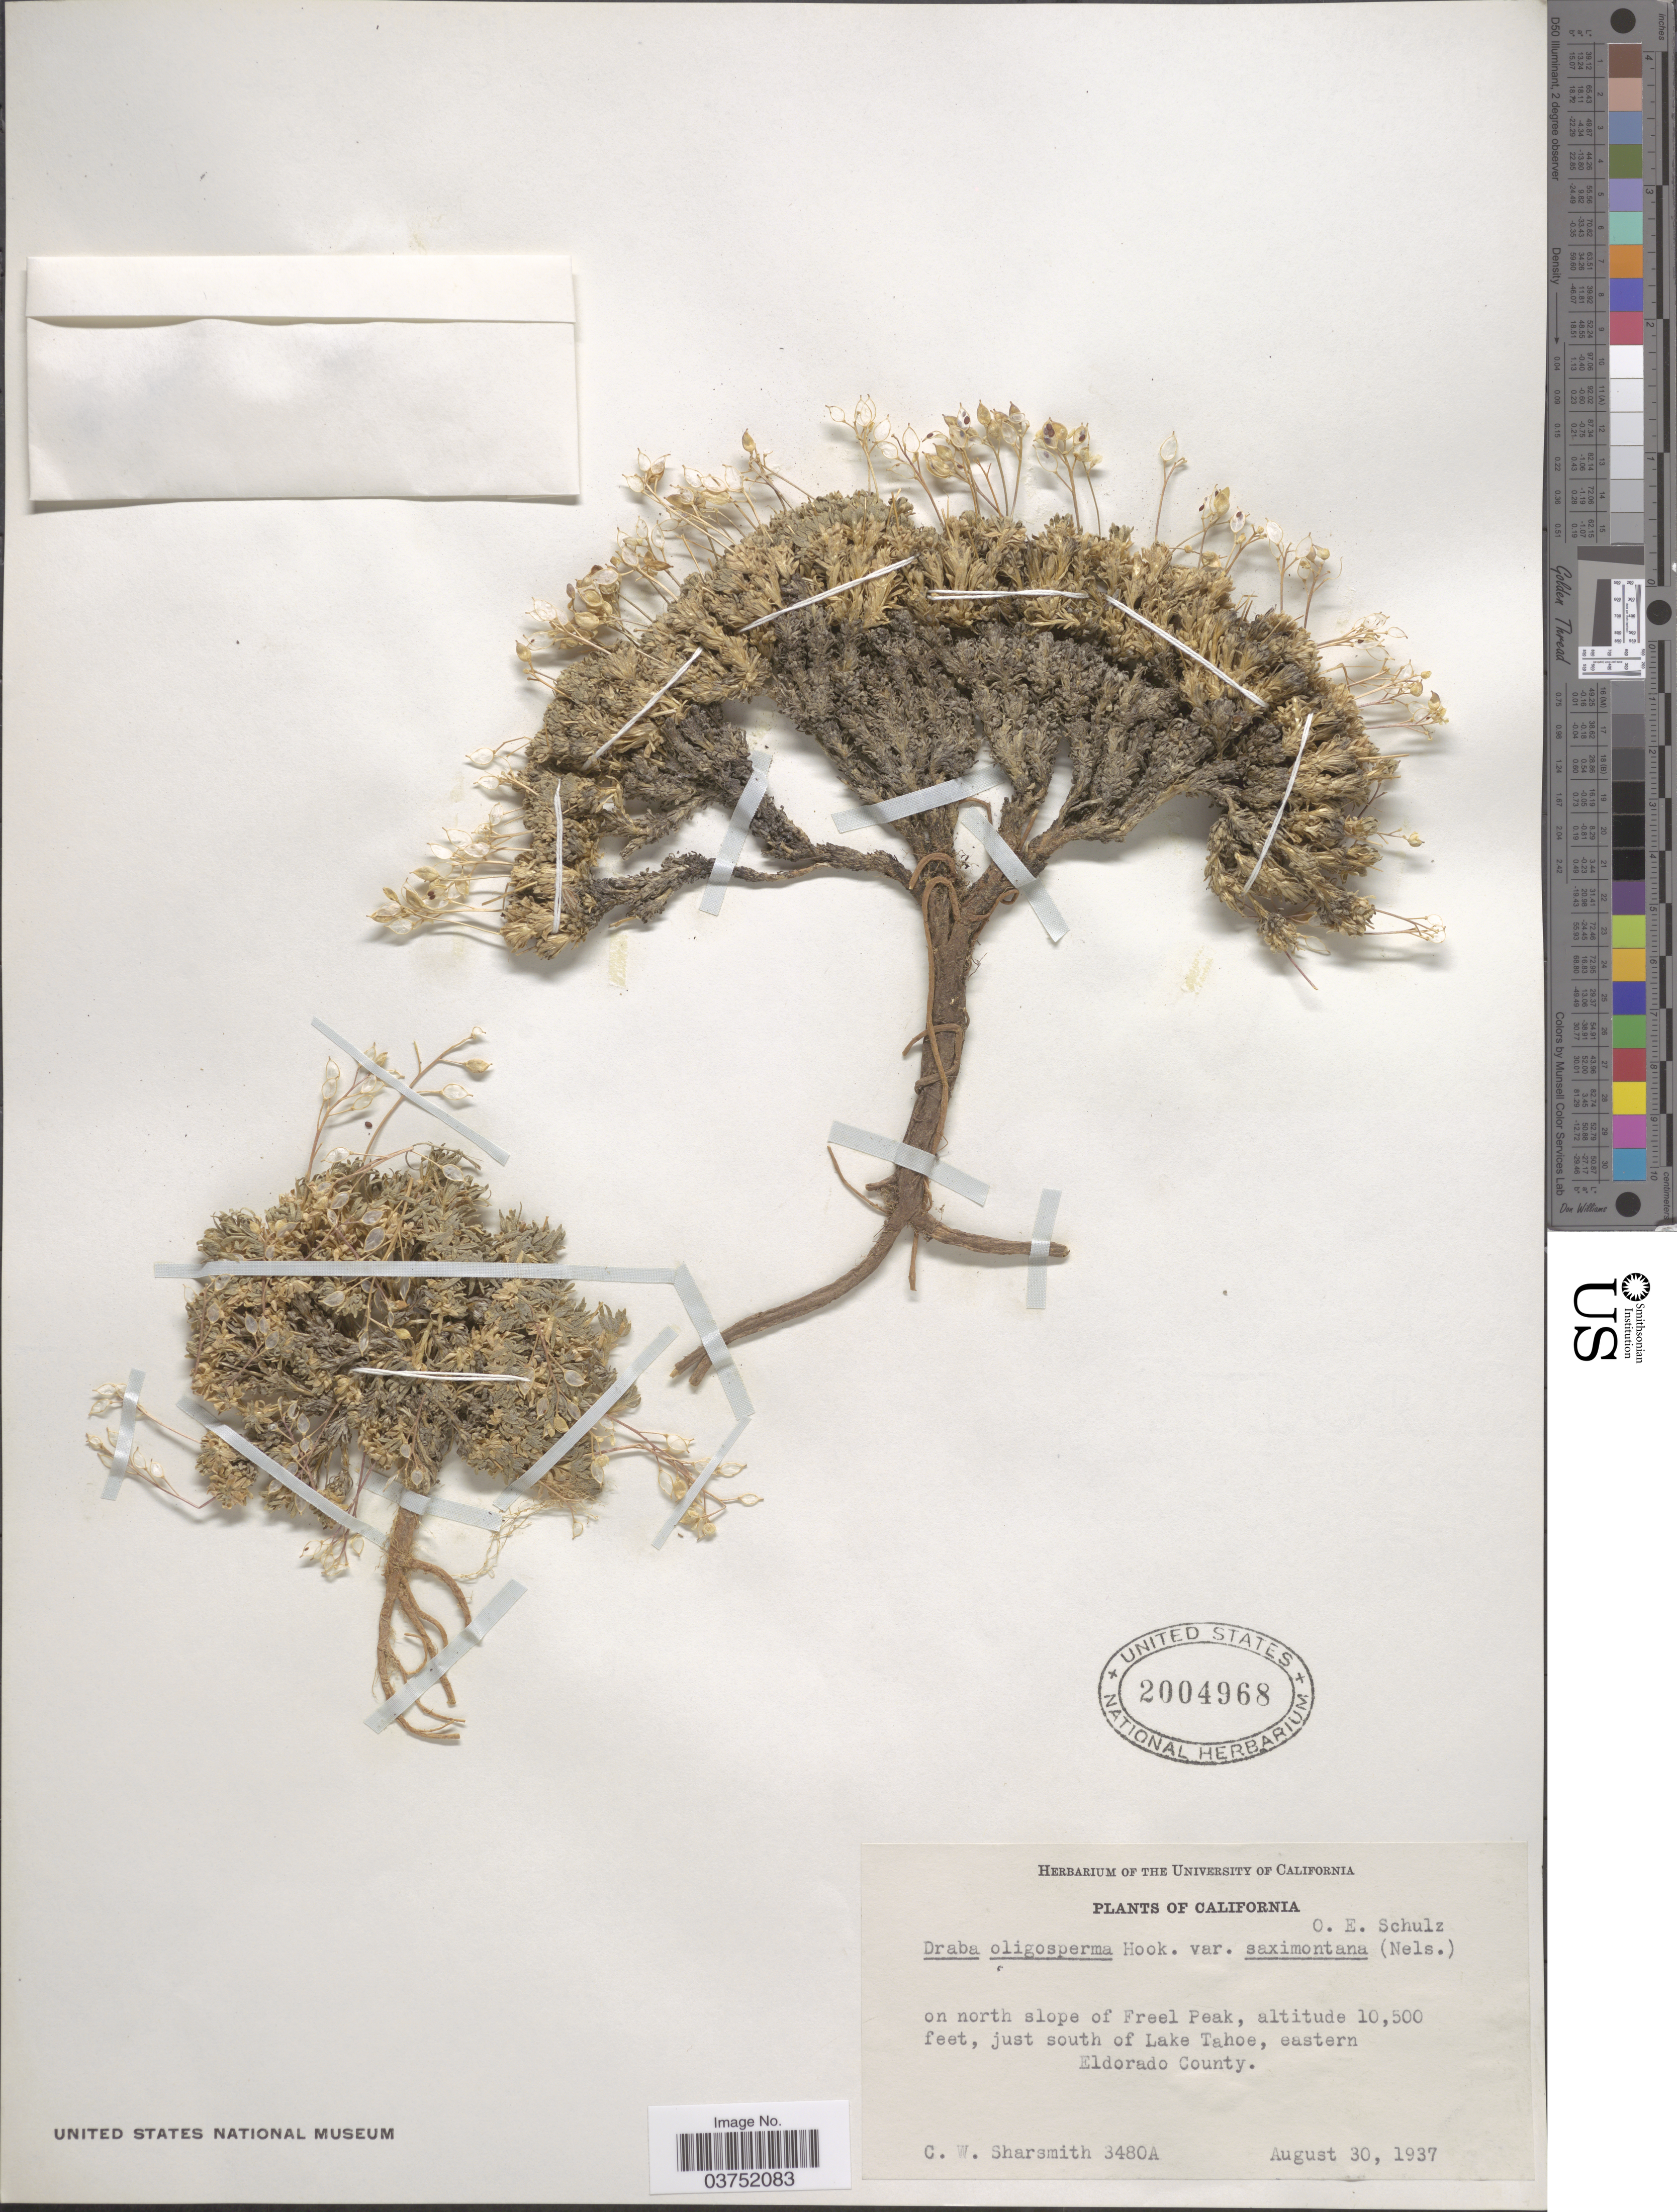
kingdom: Plantae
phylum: Tracheophyta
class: Magnoliopsida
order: Brassicales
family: Brassicaceae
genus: Draba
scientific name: Draba oligosperma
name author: Hook.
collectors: C. Sharsmith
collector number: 3480OA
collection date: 1937-08-30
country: United States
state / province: California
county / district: El Dorado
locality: On north slope of Freel Peak, just south of Lake Tahoe, eastern Eldorado County.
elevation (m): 3200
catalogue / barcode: US 2004968